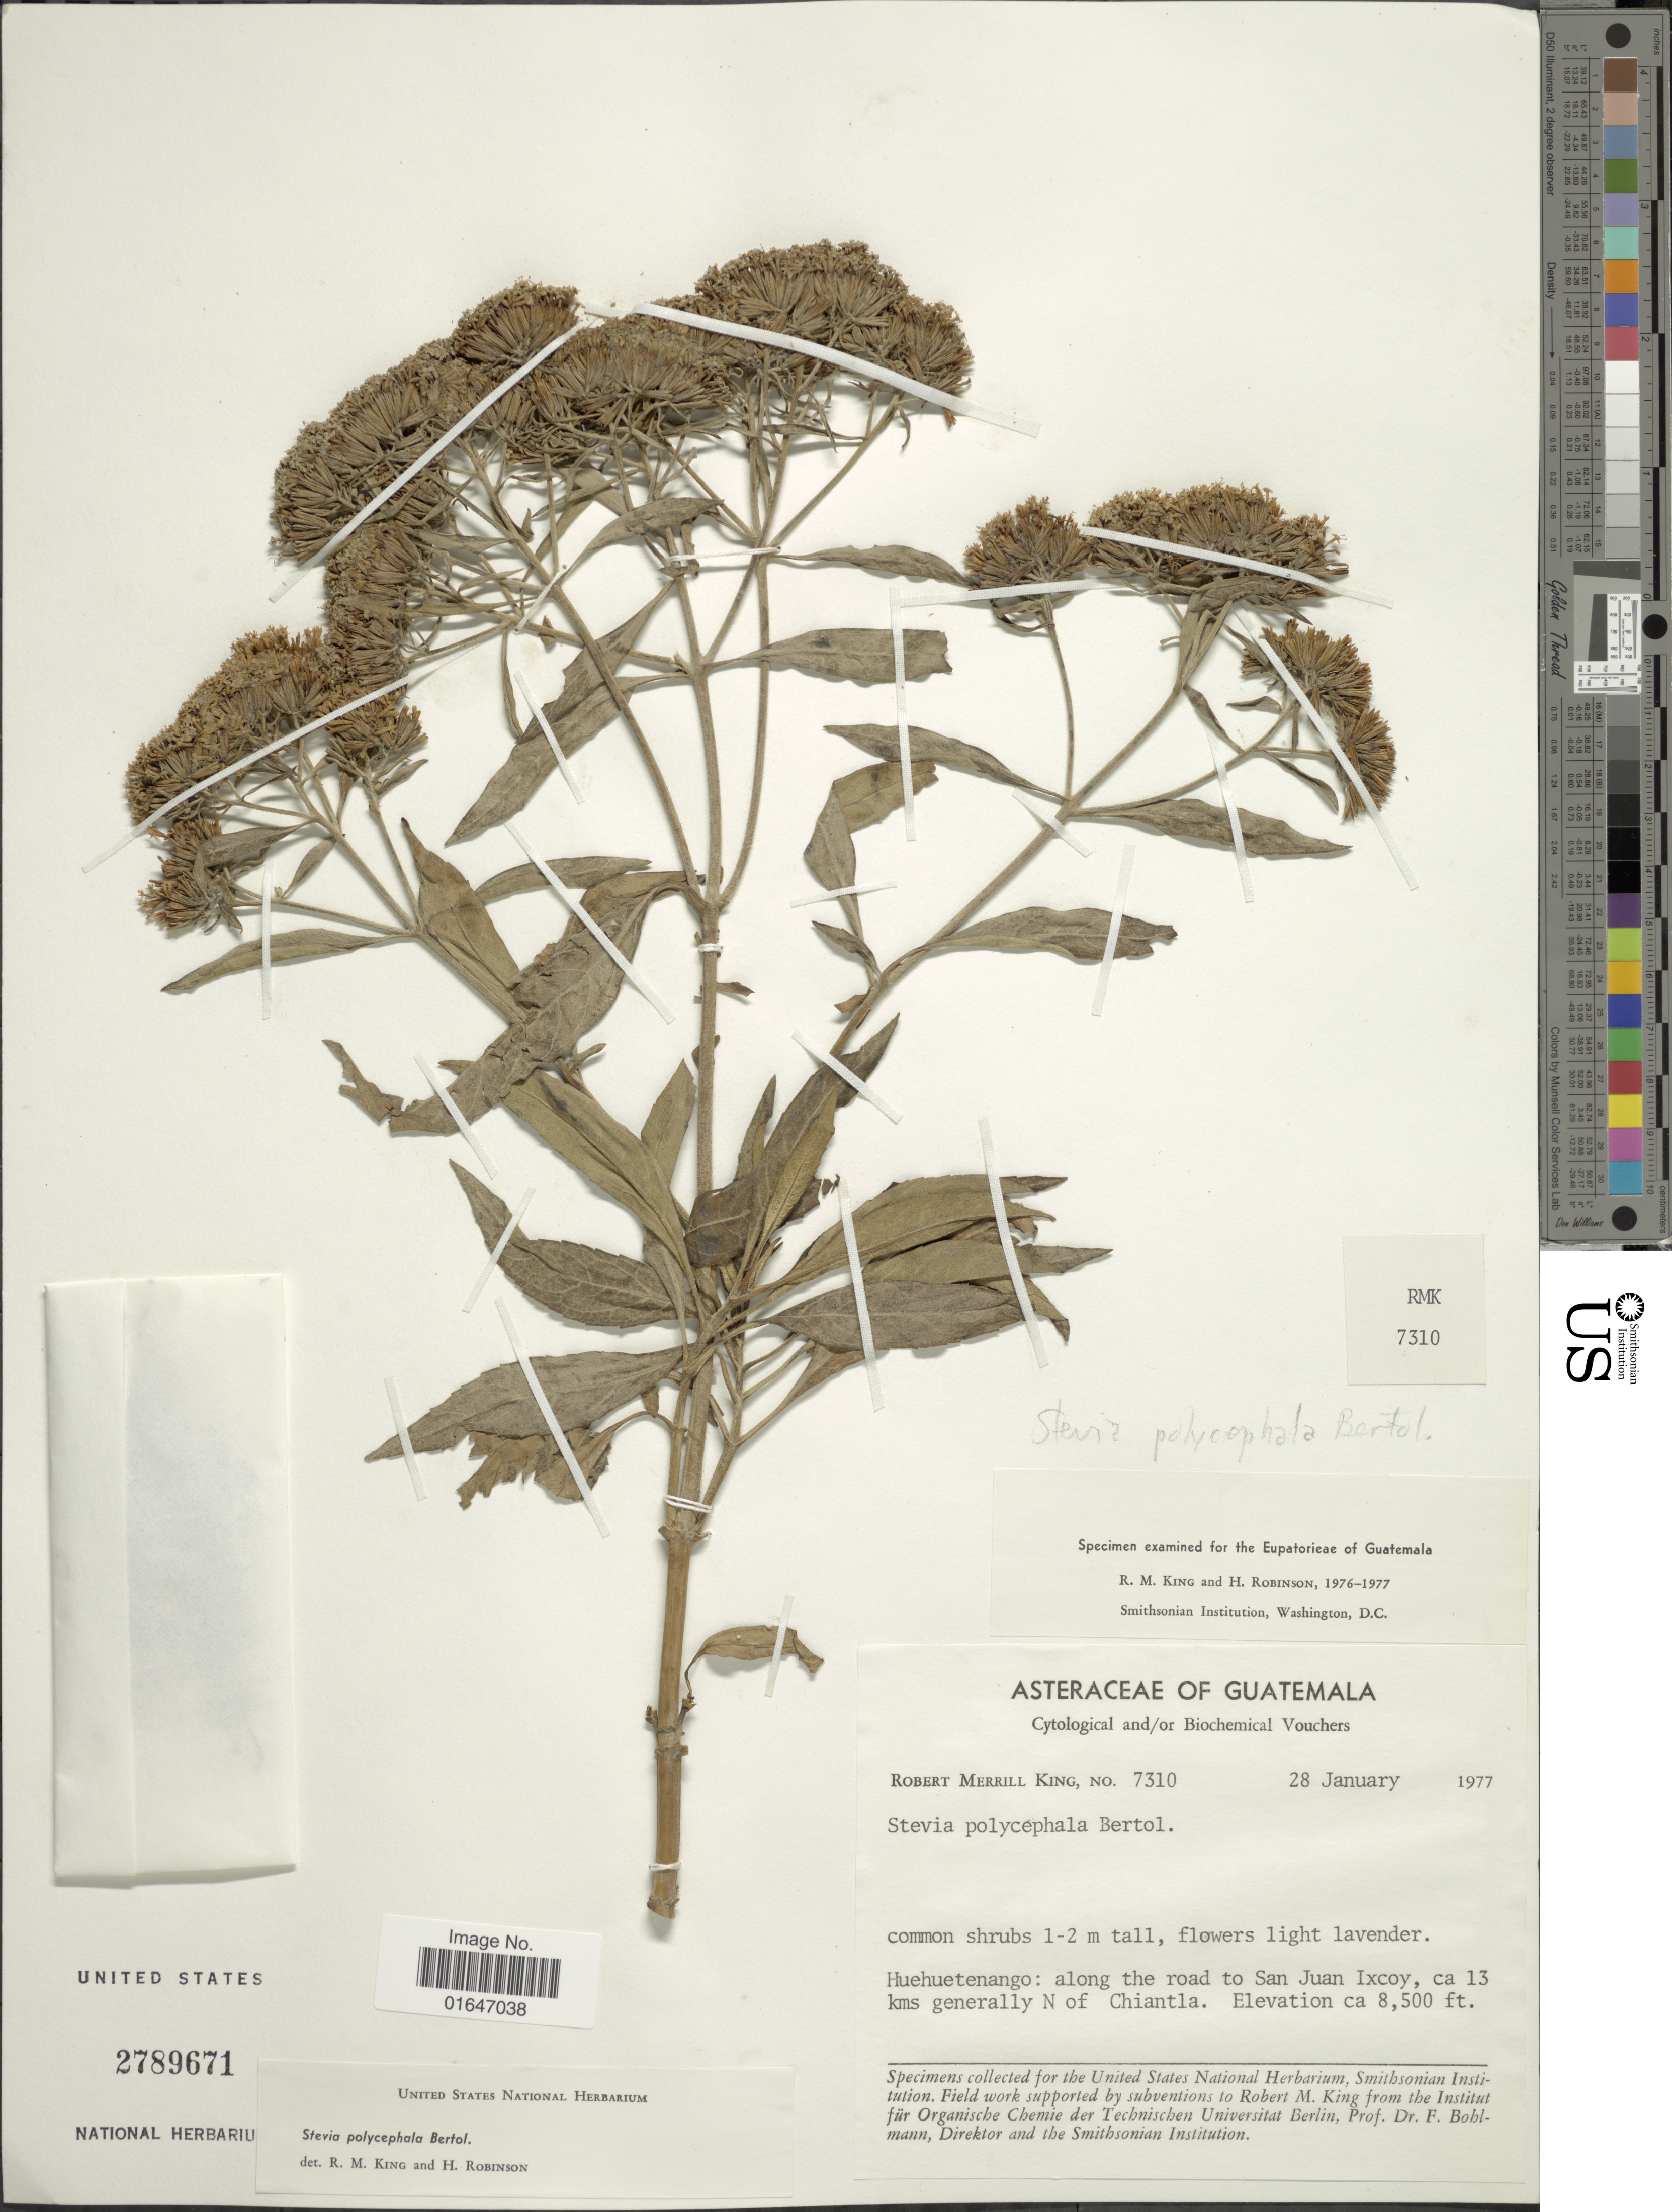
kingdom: Plantae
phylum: Tracheophyta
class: Magnoliopsida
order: Asterales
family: Asteraceae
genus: Stevia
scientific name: Stevia polycephala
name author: Bertoloni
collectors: R. M. King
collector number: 7310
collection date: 1977-01-28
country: Guatemala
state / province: Huehuetenango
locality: Along the road to San Juan Ixcoy, ca 13 kms generally N of Chiantla.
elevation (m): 2591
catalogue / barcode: US 2789671